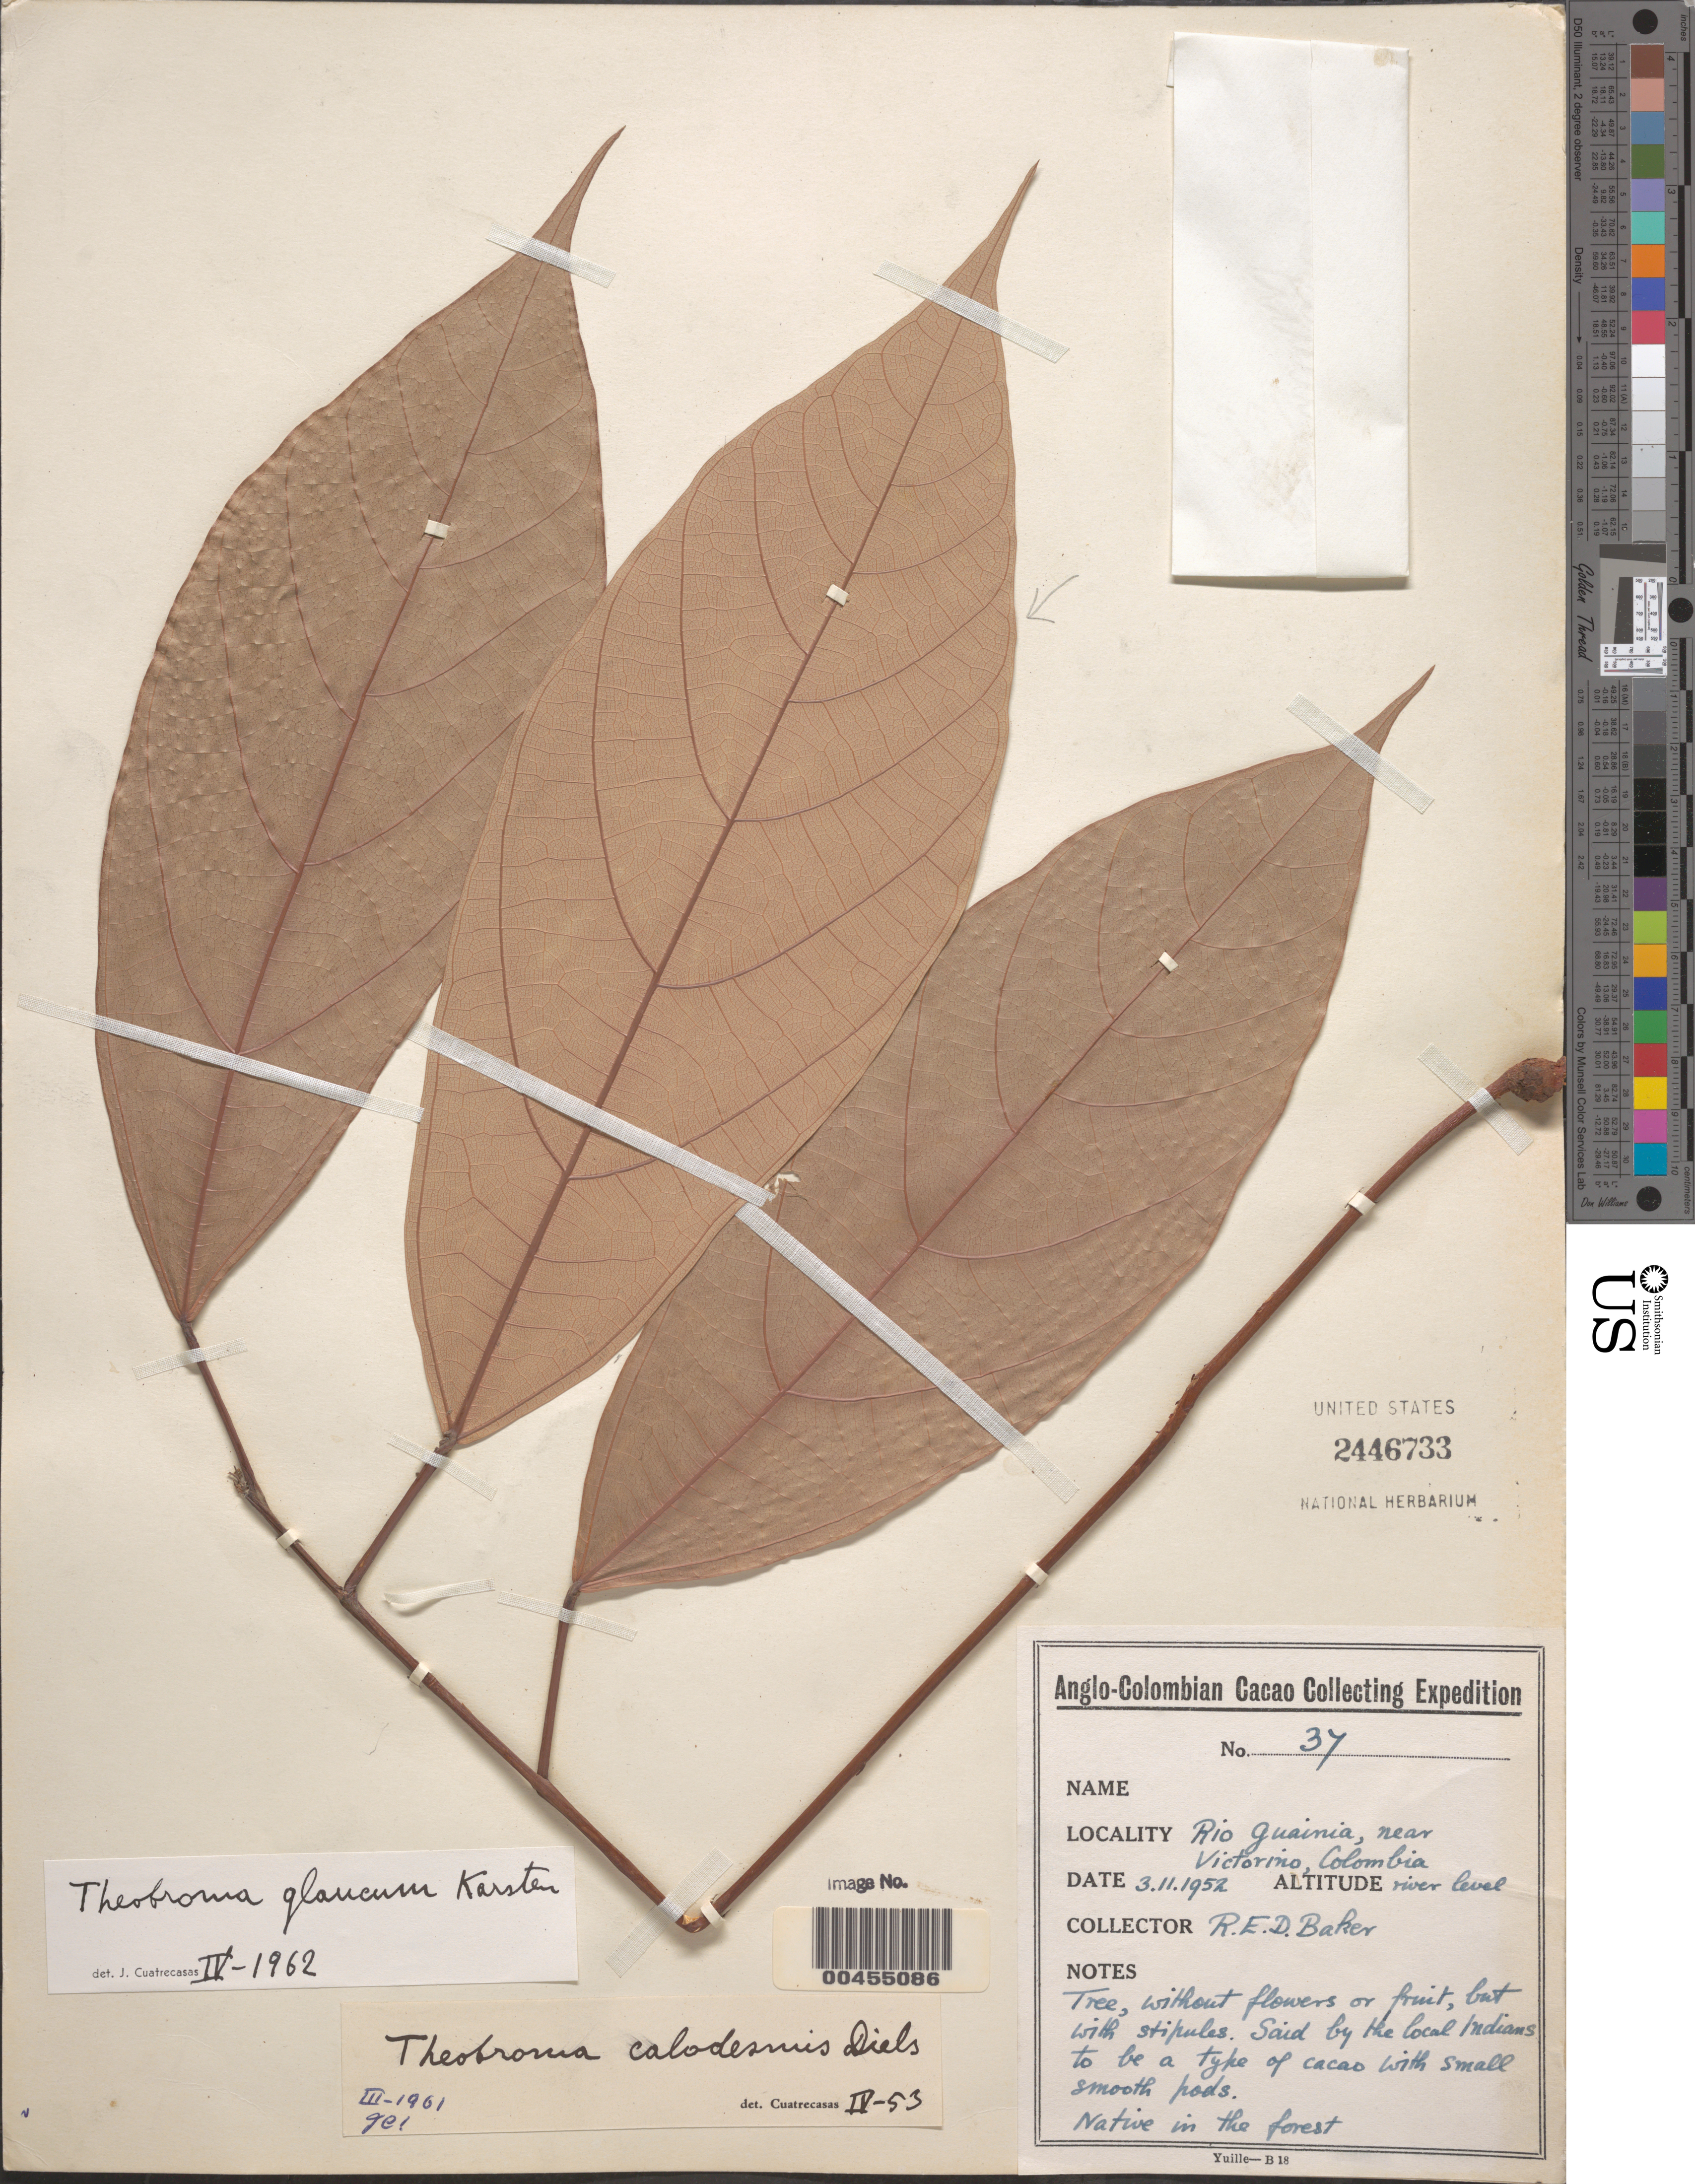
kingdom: Plantae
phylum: Tracheophyta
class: Magnoliopsida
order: Malvales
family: Malvaceae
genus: Theobroma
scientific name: Theobroma glaucum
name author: H. Karst.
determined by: Cuatrecasas, J.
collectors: R. E. D. Baker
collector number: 37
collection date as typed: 03 Nov 1952 or 11 Mar 1952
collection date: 1952-03-11 or 1952-11-03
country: Colombia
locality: Río Guainia, near Victorino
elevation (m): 0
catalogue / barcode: US 2446733